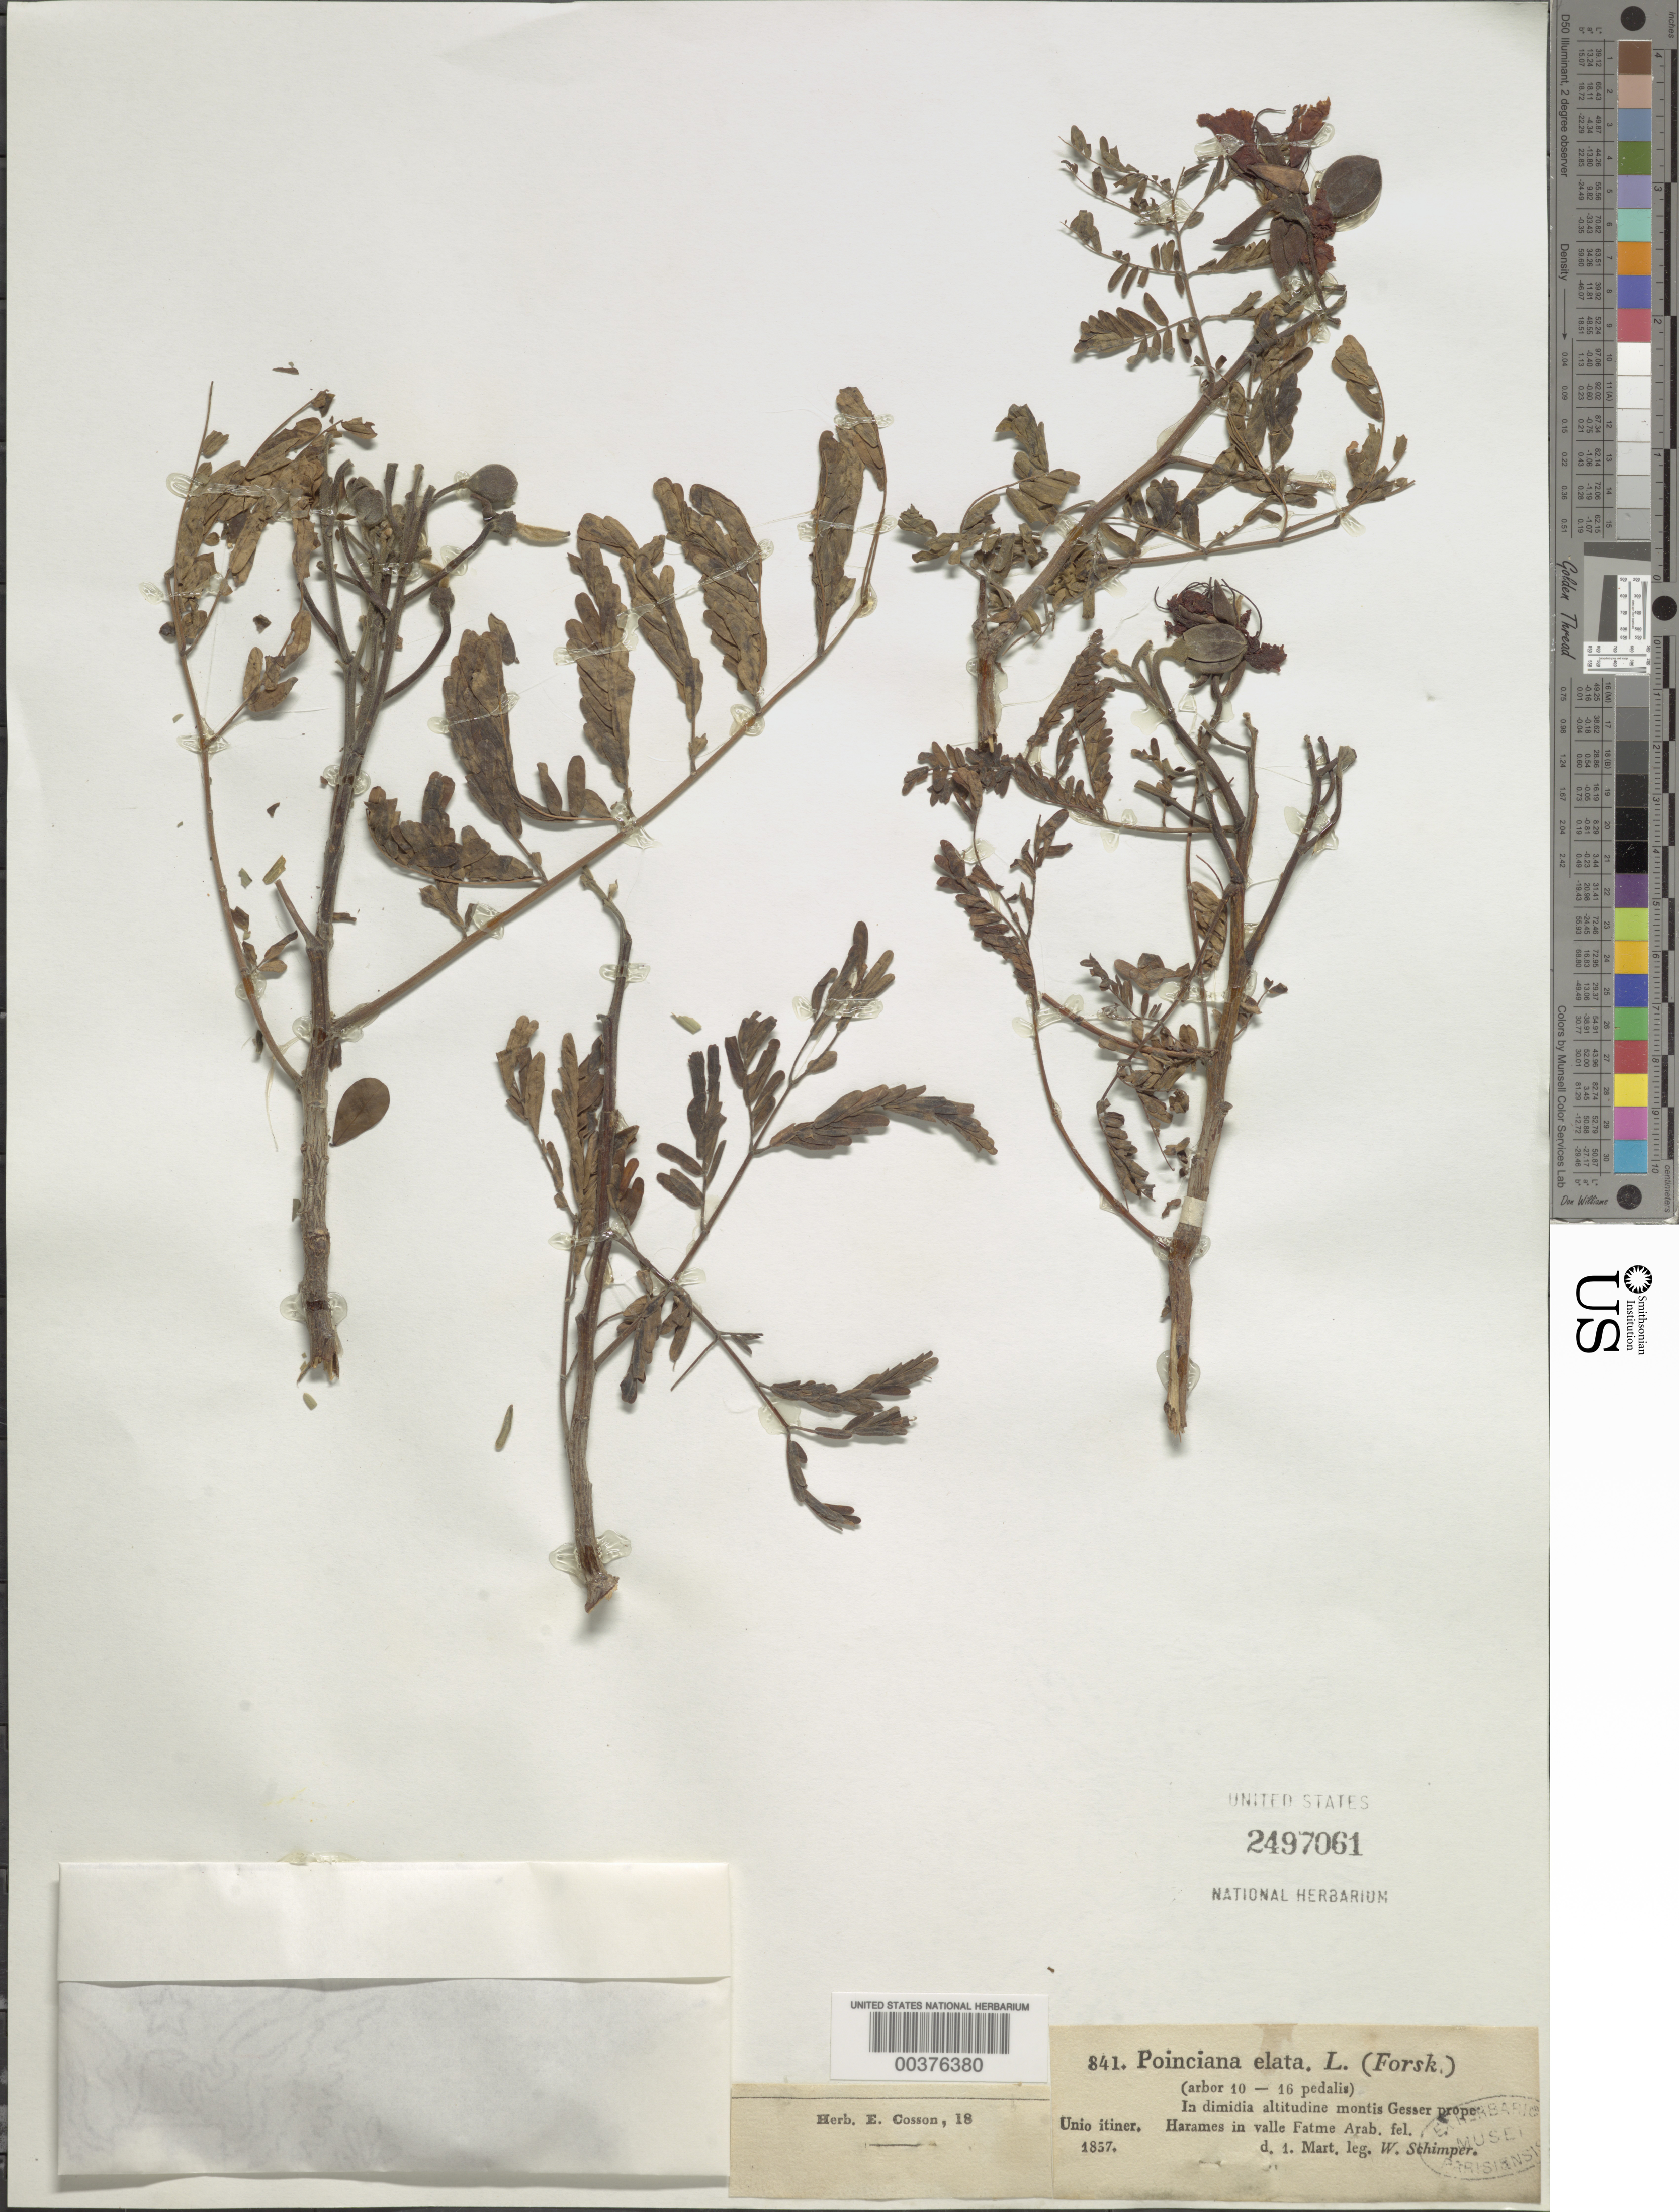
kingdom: Plantae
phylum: Tracheophyta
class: Magnoliopsida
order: Fabales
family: Fabaceae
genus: Delonix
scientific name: Delonix elata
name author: (L.) Gamble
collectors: M. Schimper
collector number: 841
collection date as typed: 01 Mar 1857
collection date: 1857-03-01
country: Yemen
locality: Montis Gesser prope Harames in Valle Fatme Arab.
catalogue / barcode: US 2497061